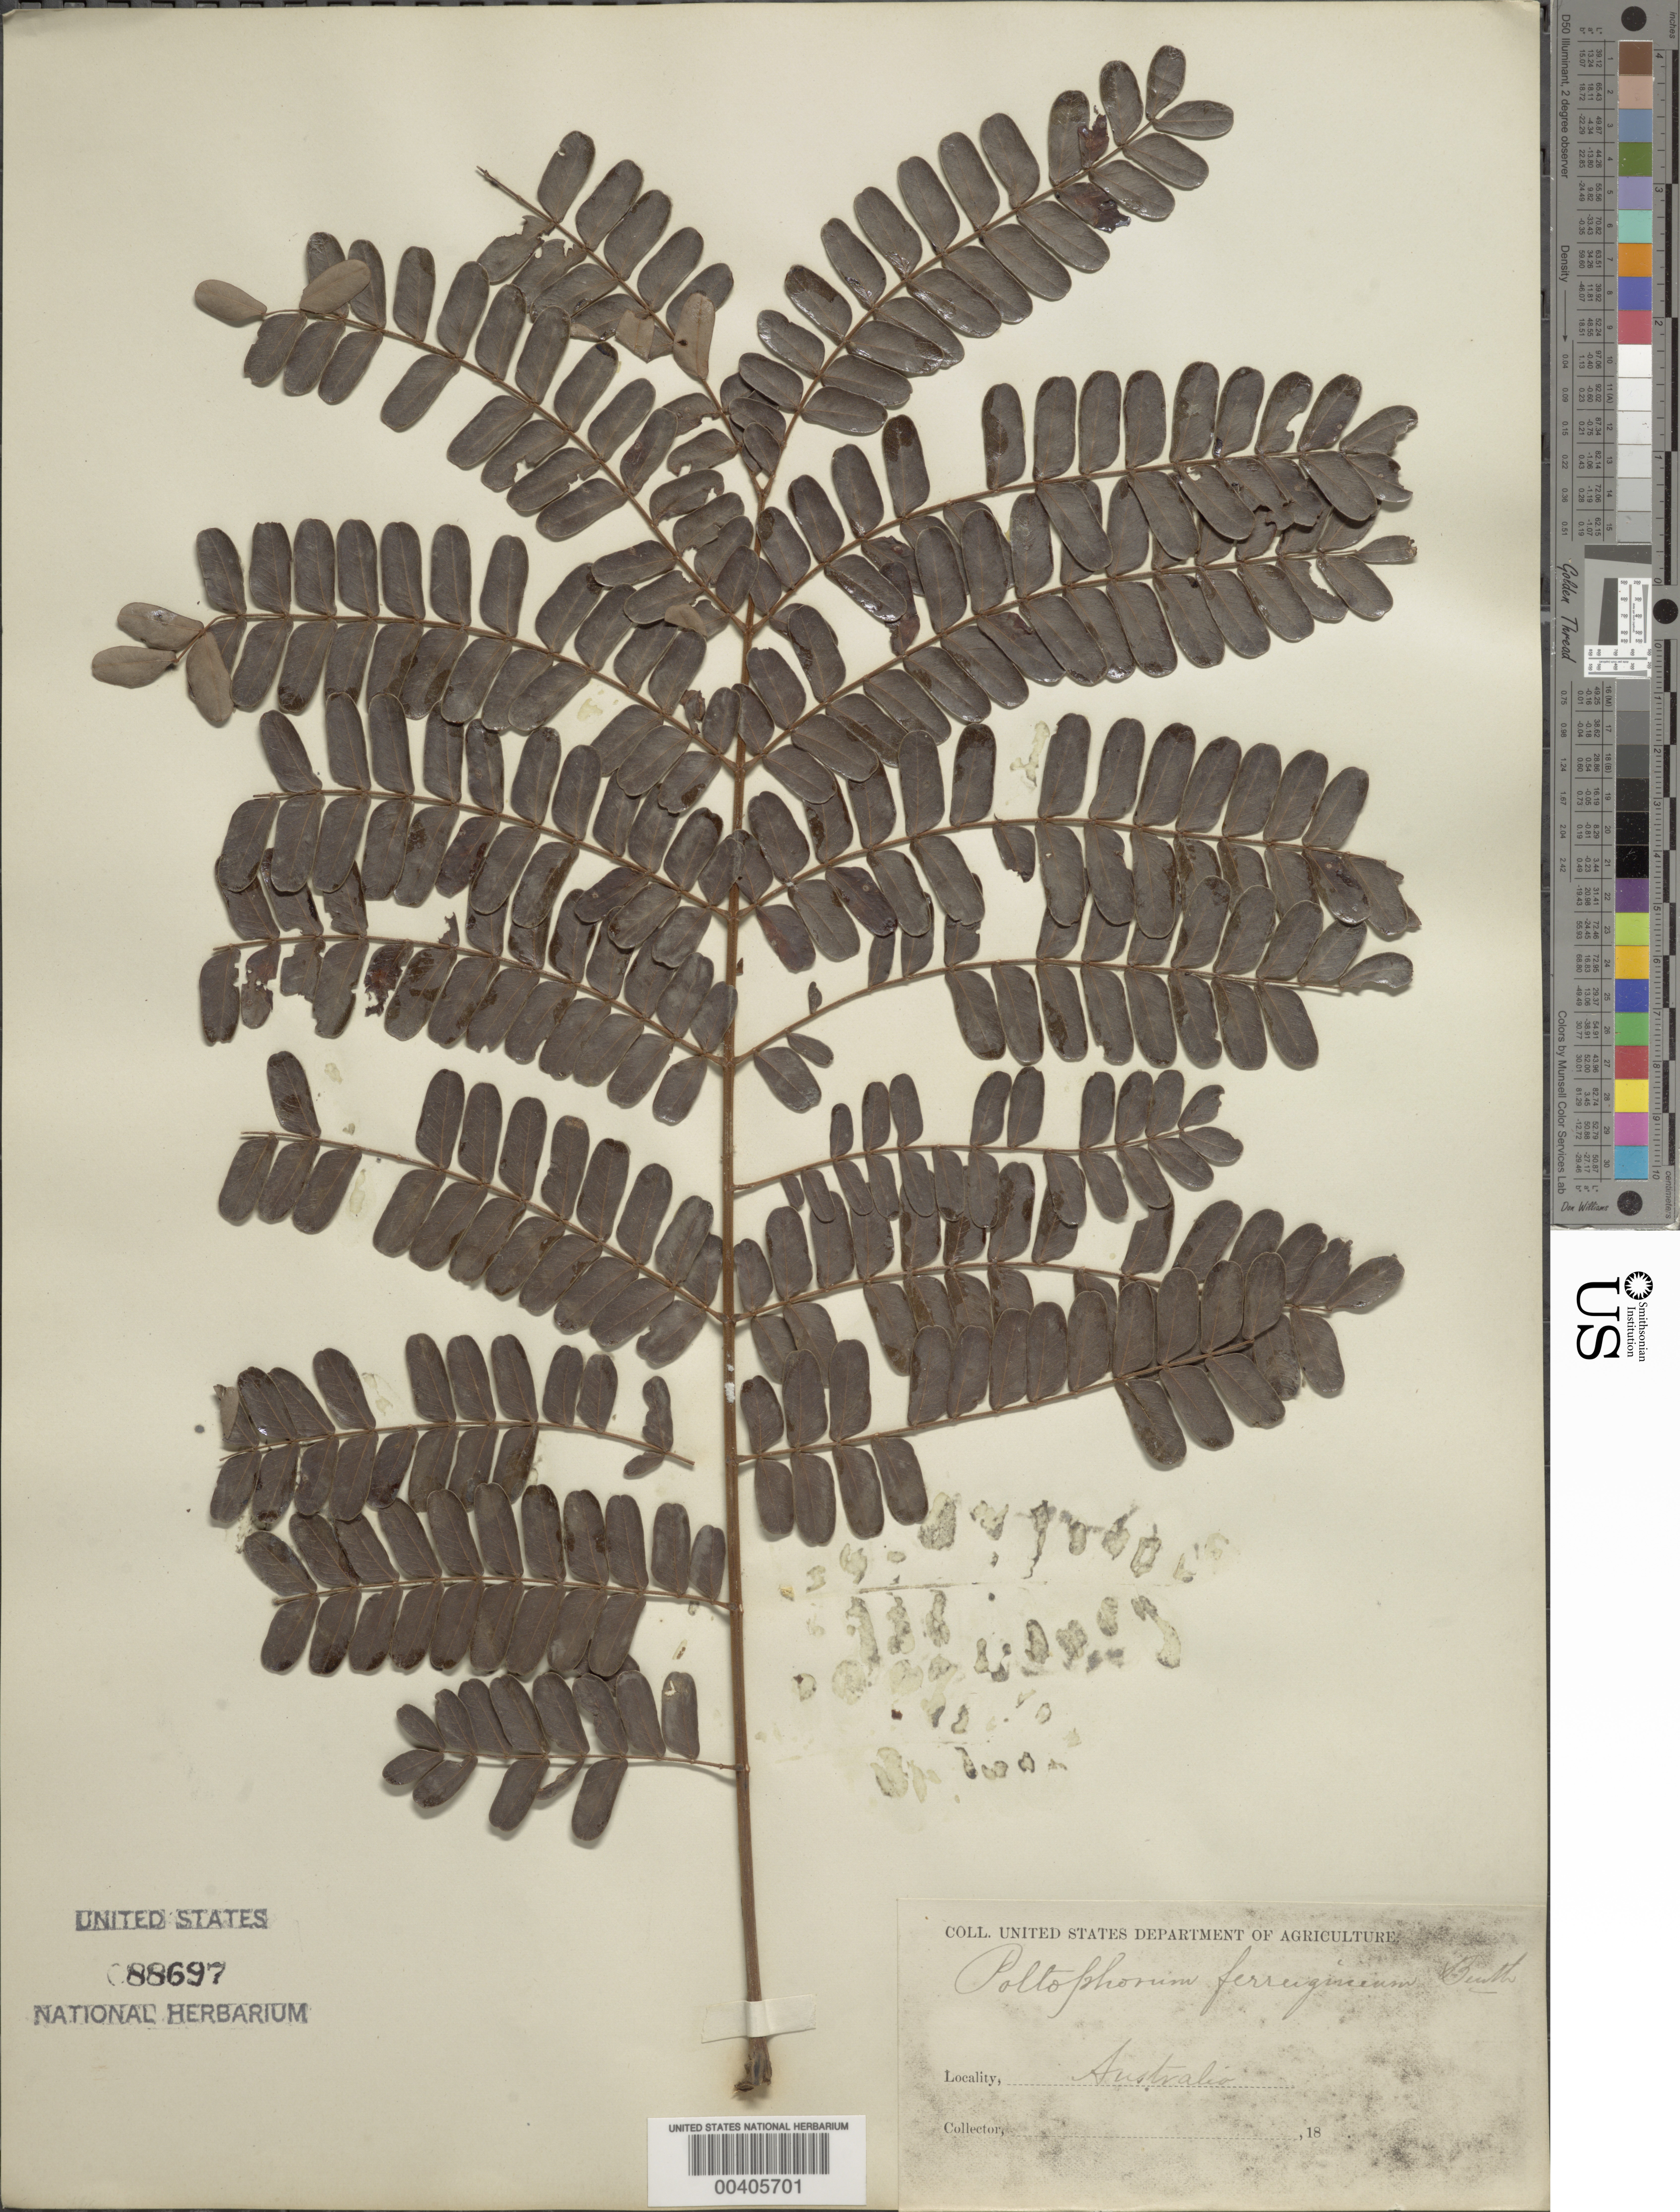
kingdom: Plantae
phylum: Tracheophyta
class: Magnoliopsida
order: Fabales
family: Fabaceae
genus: Peltophorum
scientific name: Peltophorum pterocarpum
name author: (DC.) Backer ex K. Heyne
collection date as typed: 18--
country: Australia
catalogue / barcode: US 88697